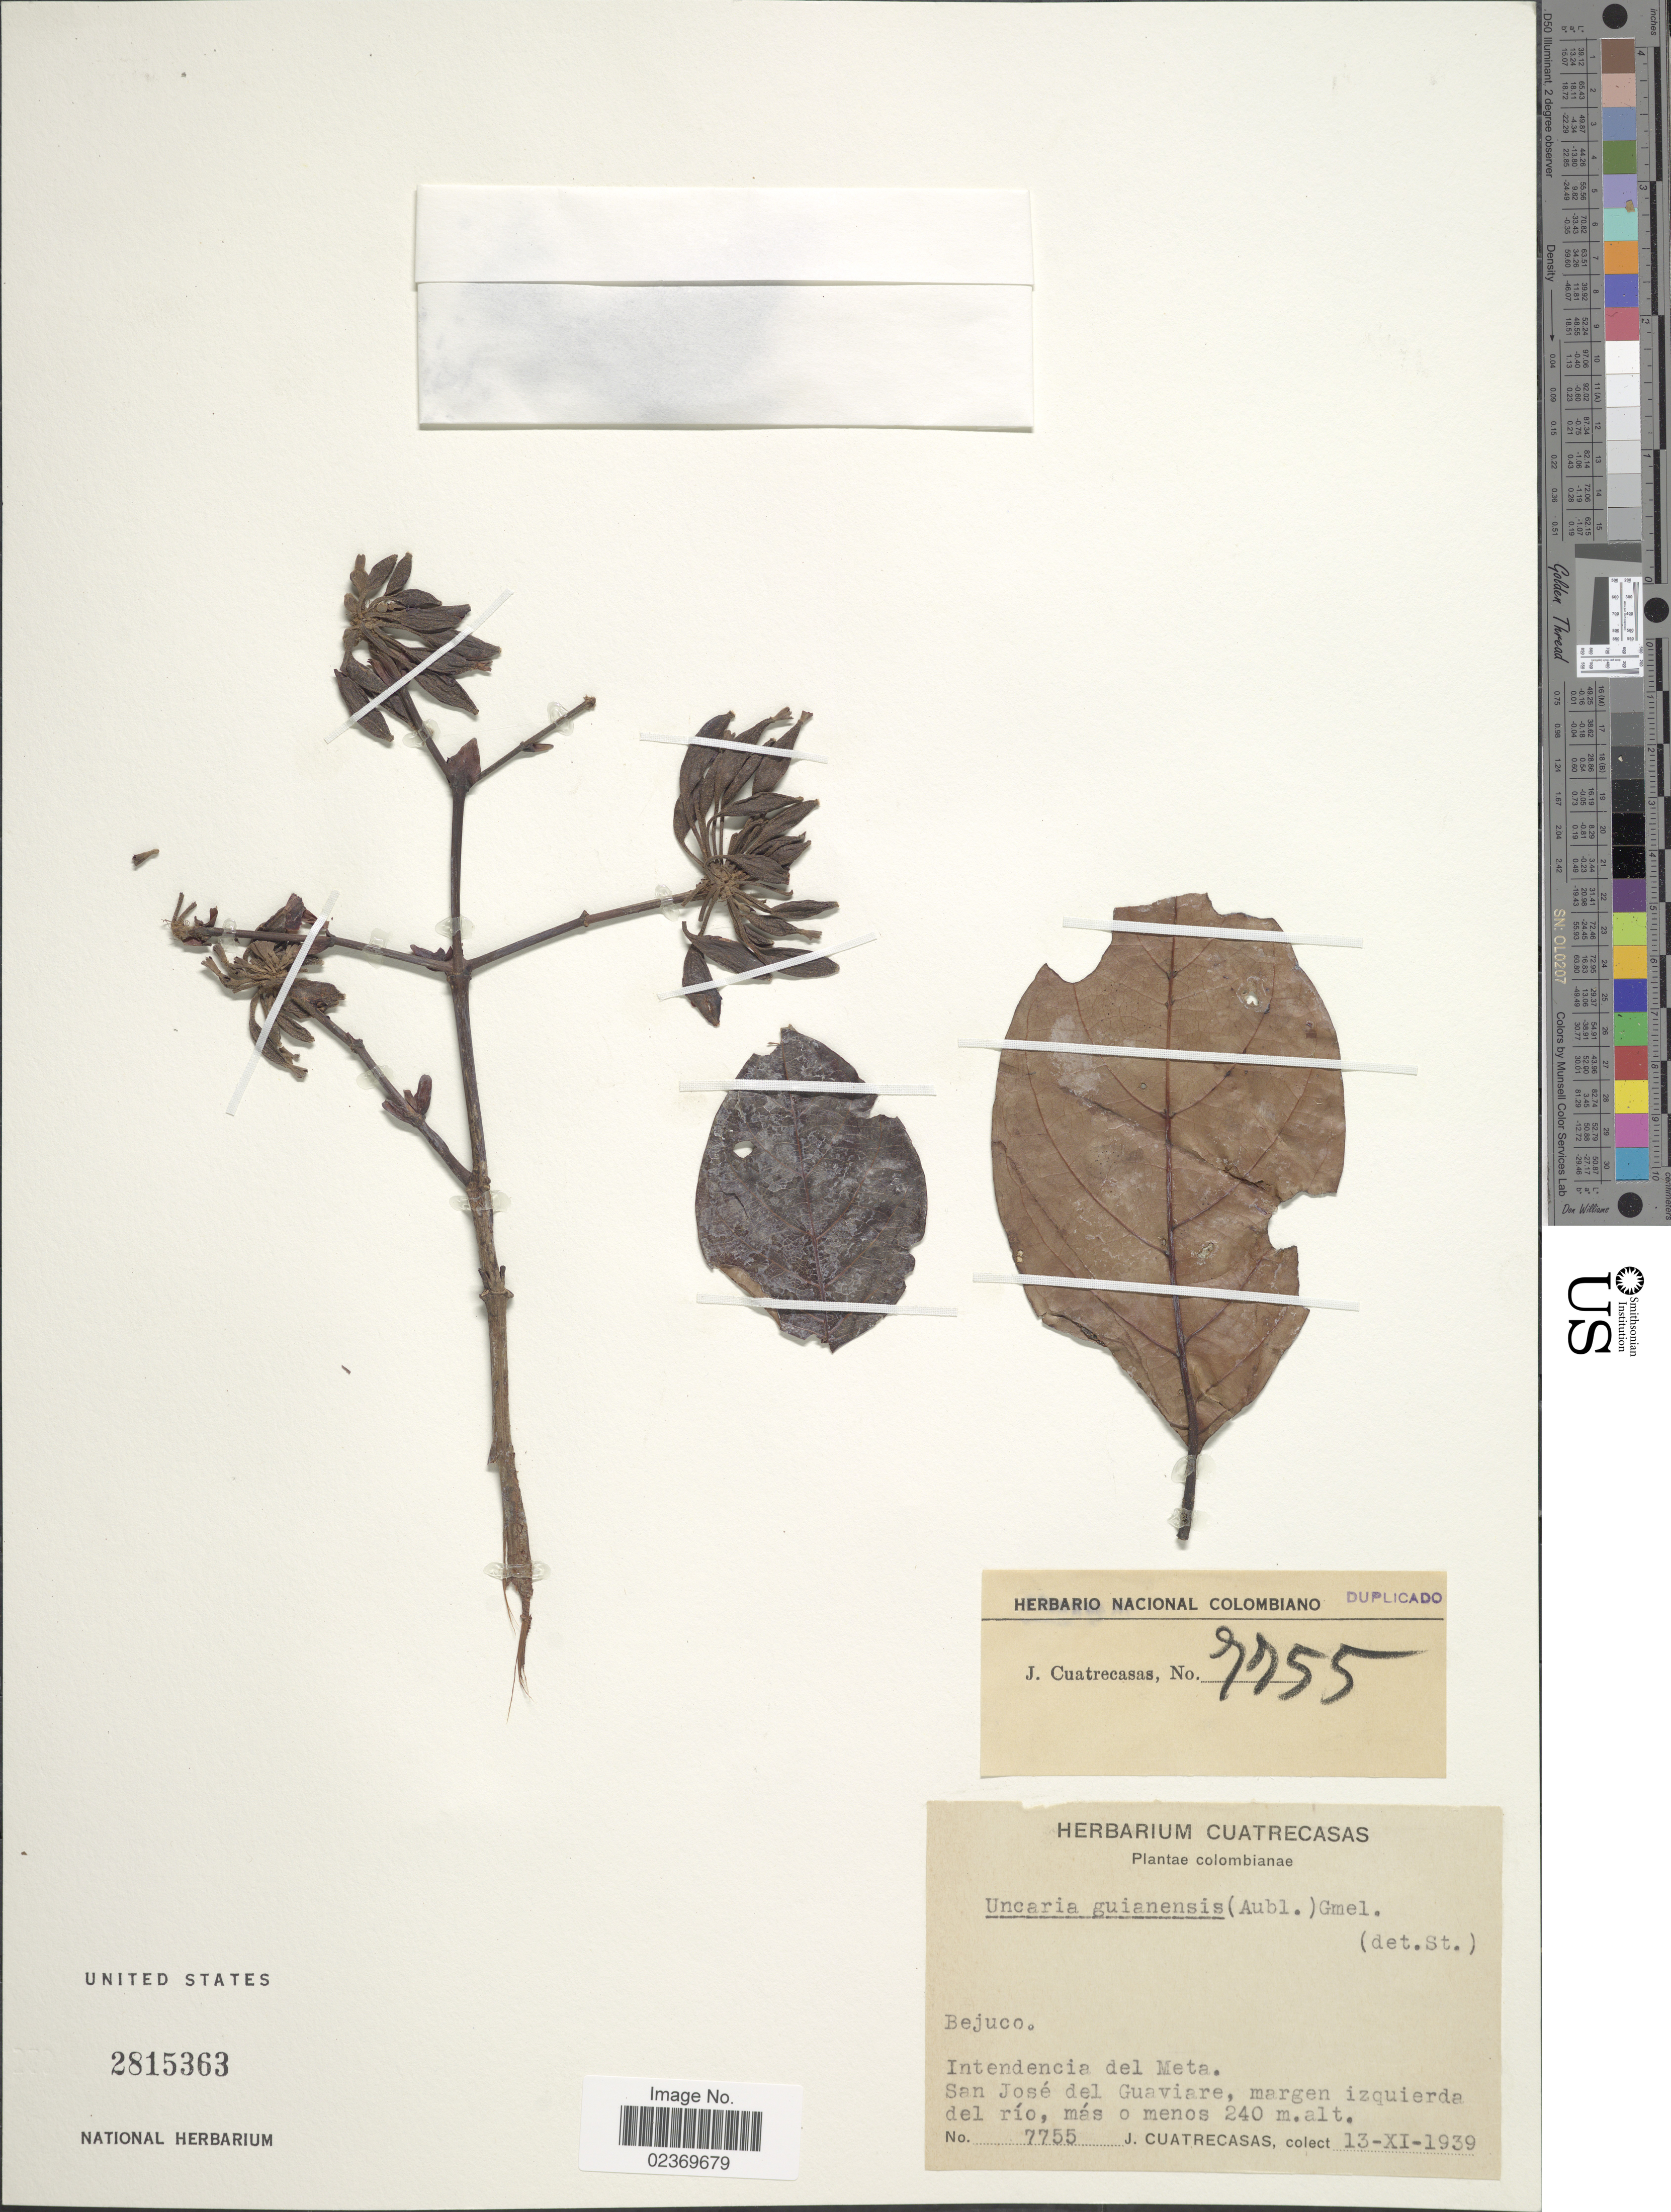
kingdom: Plantae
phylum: Tracheophyta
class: Magnoliopsida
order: Gentianales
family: Rubiaceae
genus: Uncaria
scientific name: Uncaria guianensis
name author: (Aubl.) J.F. Gmel.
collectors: J. Cuatrecasas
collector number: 7755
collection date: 1939-11-13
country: Colombia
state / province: Meta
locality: Intendencia del Meta, San Jose del Guaviare, margen izquierda del rio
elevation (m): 240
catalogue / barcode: US 2815363